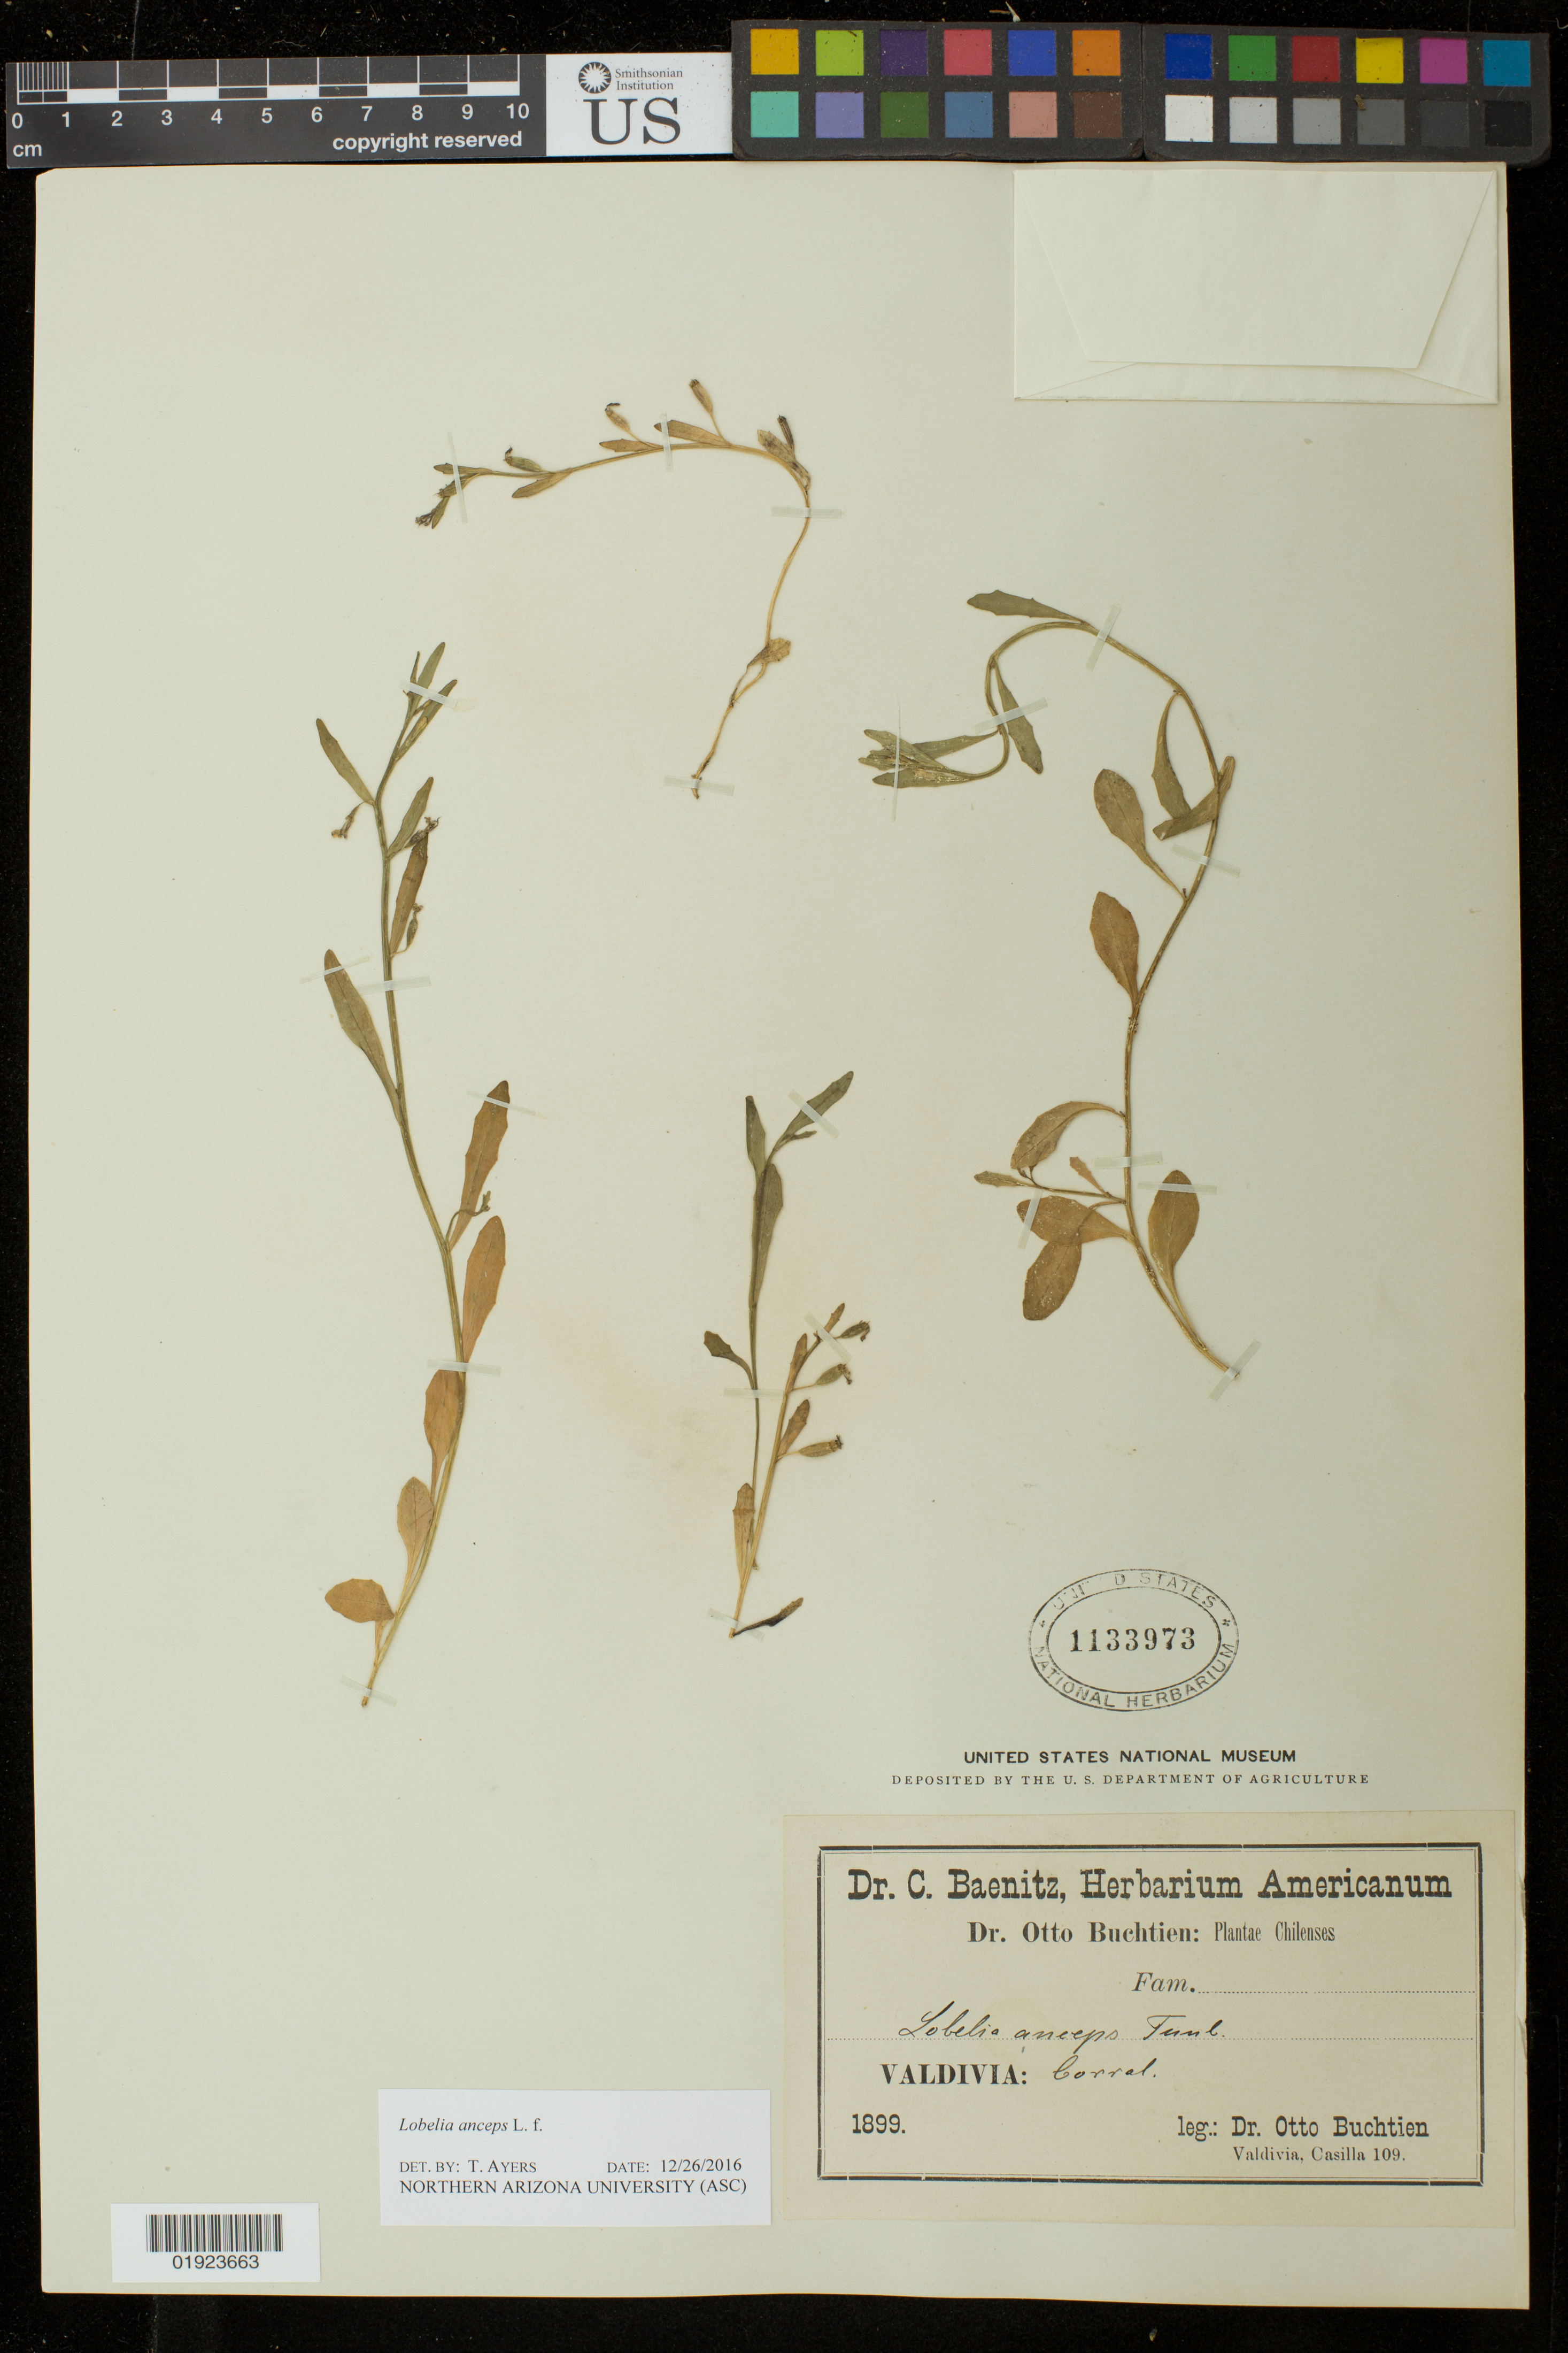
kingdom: Plantae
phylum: Tracheophyta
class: Magnoliopsida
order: Asterales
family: Campanulaceae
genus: Lobelia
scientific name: Lobelia anceps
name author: L. f.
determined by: Ayers, T.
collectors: O. Buchtien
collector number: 109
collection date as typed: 1899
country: Chile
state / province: Los Ríos (XIV)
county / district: Valdivia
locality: Valdivia: Corral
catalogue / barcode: US 1133973